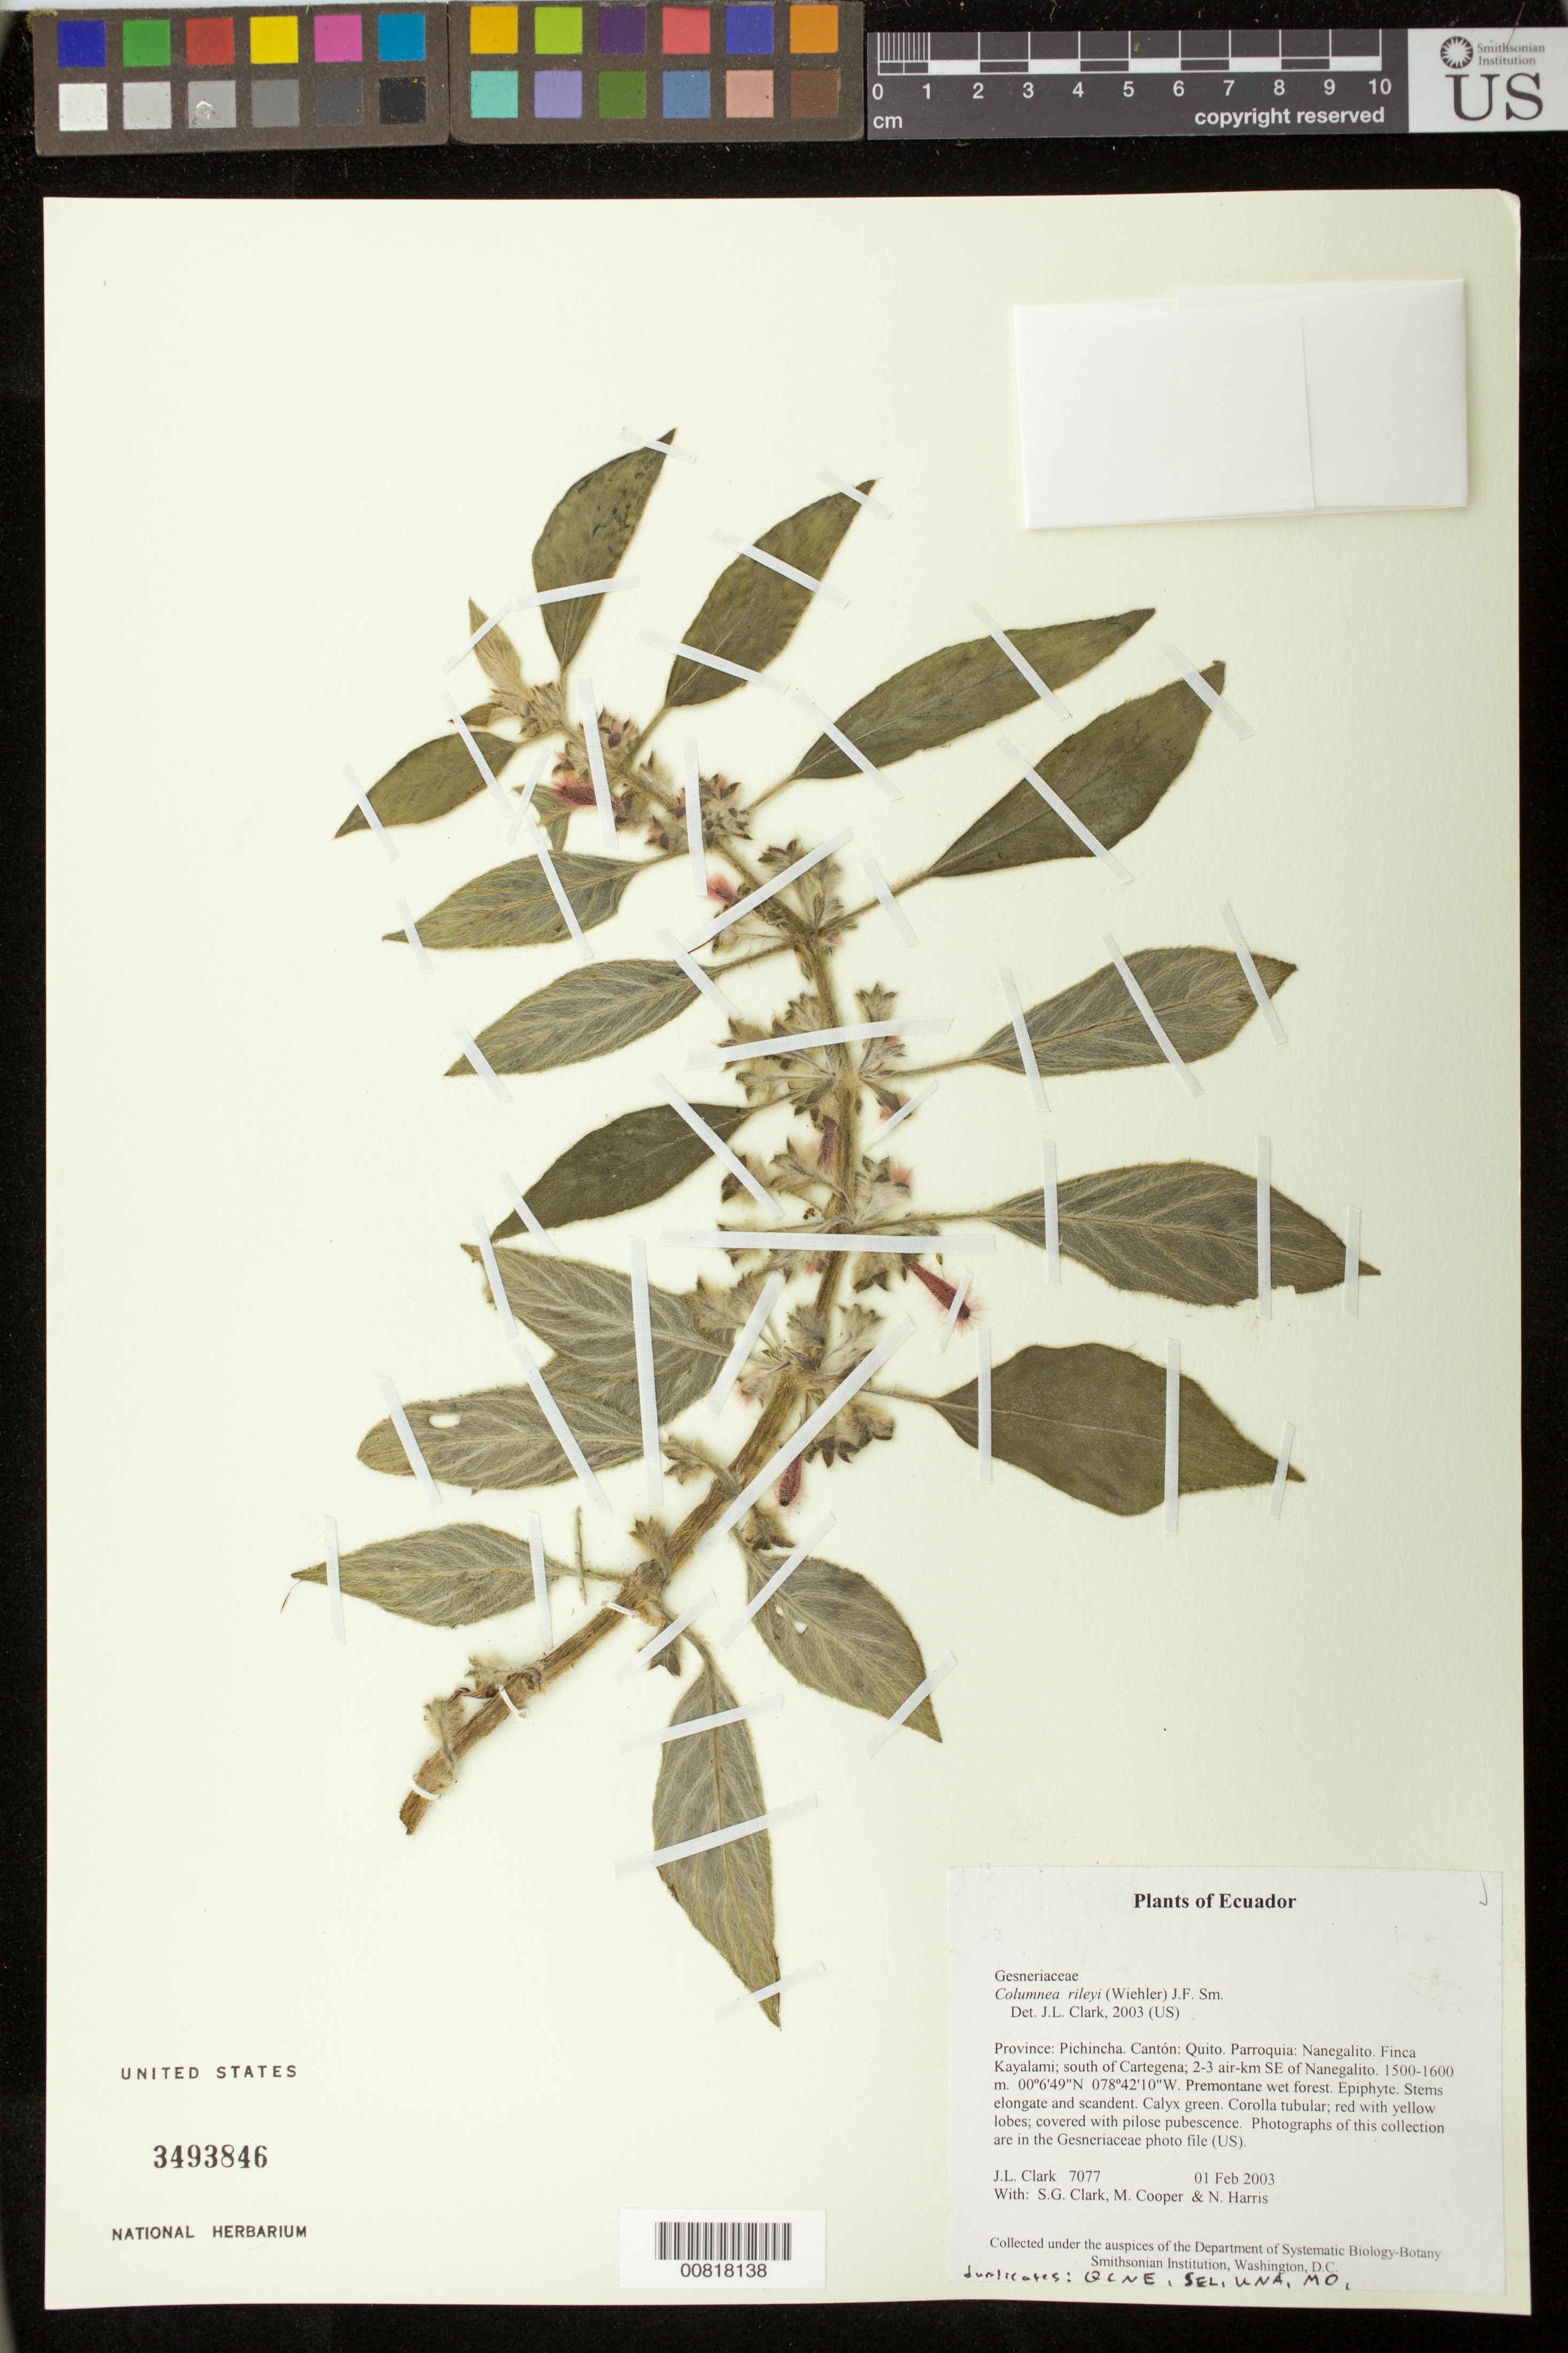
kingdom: Plantae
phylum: Tracheophyta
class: Magnoliopsida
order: Lamiales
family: Gesneriaceae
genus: Columnea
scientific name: Columnea rileyi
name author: (Wiehler) J.F. Sm.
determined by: Clark, J. L., (SEL), The Marie Selby Botanical Garden (UNITED STATES)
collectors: J. L. Clark, S. G. Clark, M. Cooper & N. Harris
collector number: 7077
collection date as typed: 01 Feb 2003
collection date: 2003-02-01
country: Ecuador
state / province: Pichincha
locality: Quito. Parroquia: Nanegalito. Finca Kayalami; south of Cartegena; 2-3 air-km SE of Nanegalito.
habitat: Premontane wet forest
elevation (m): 1500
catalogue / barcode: US 3493846